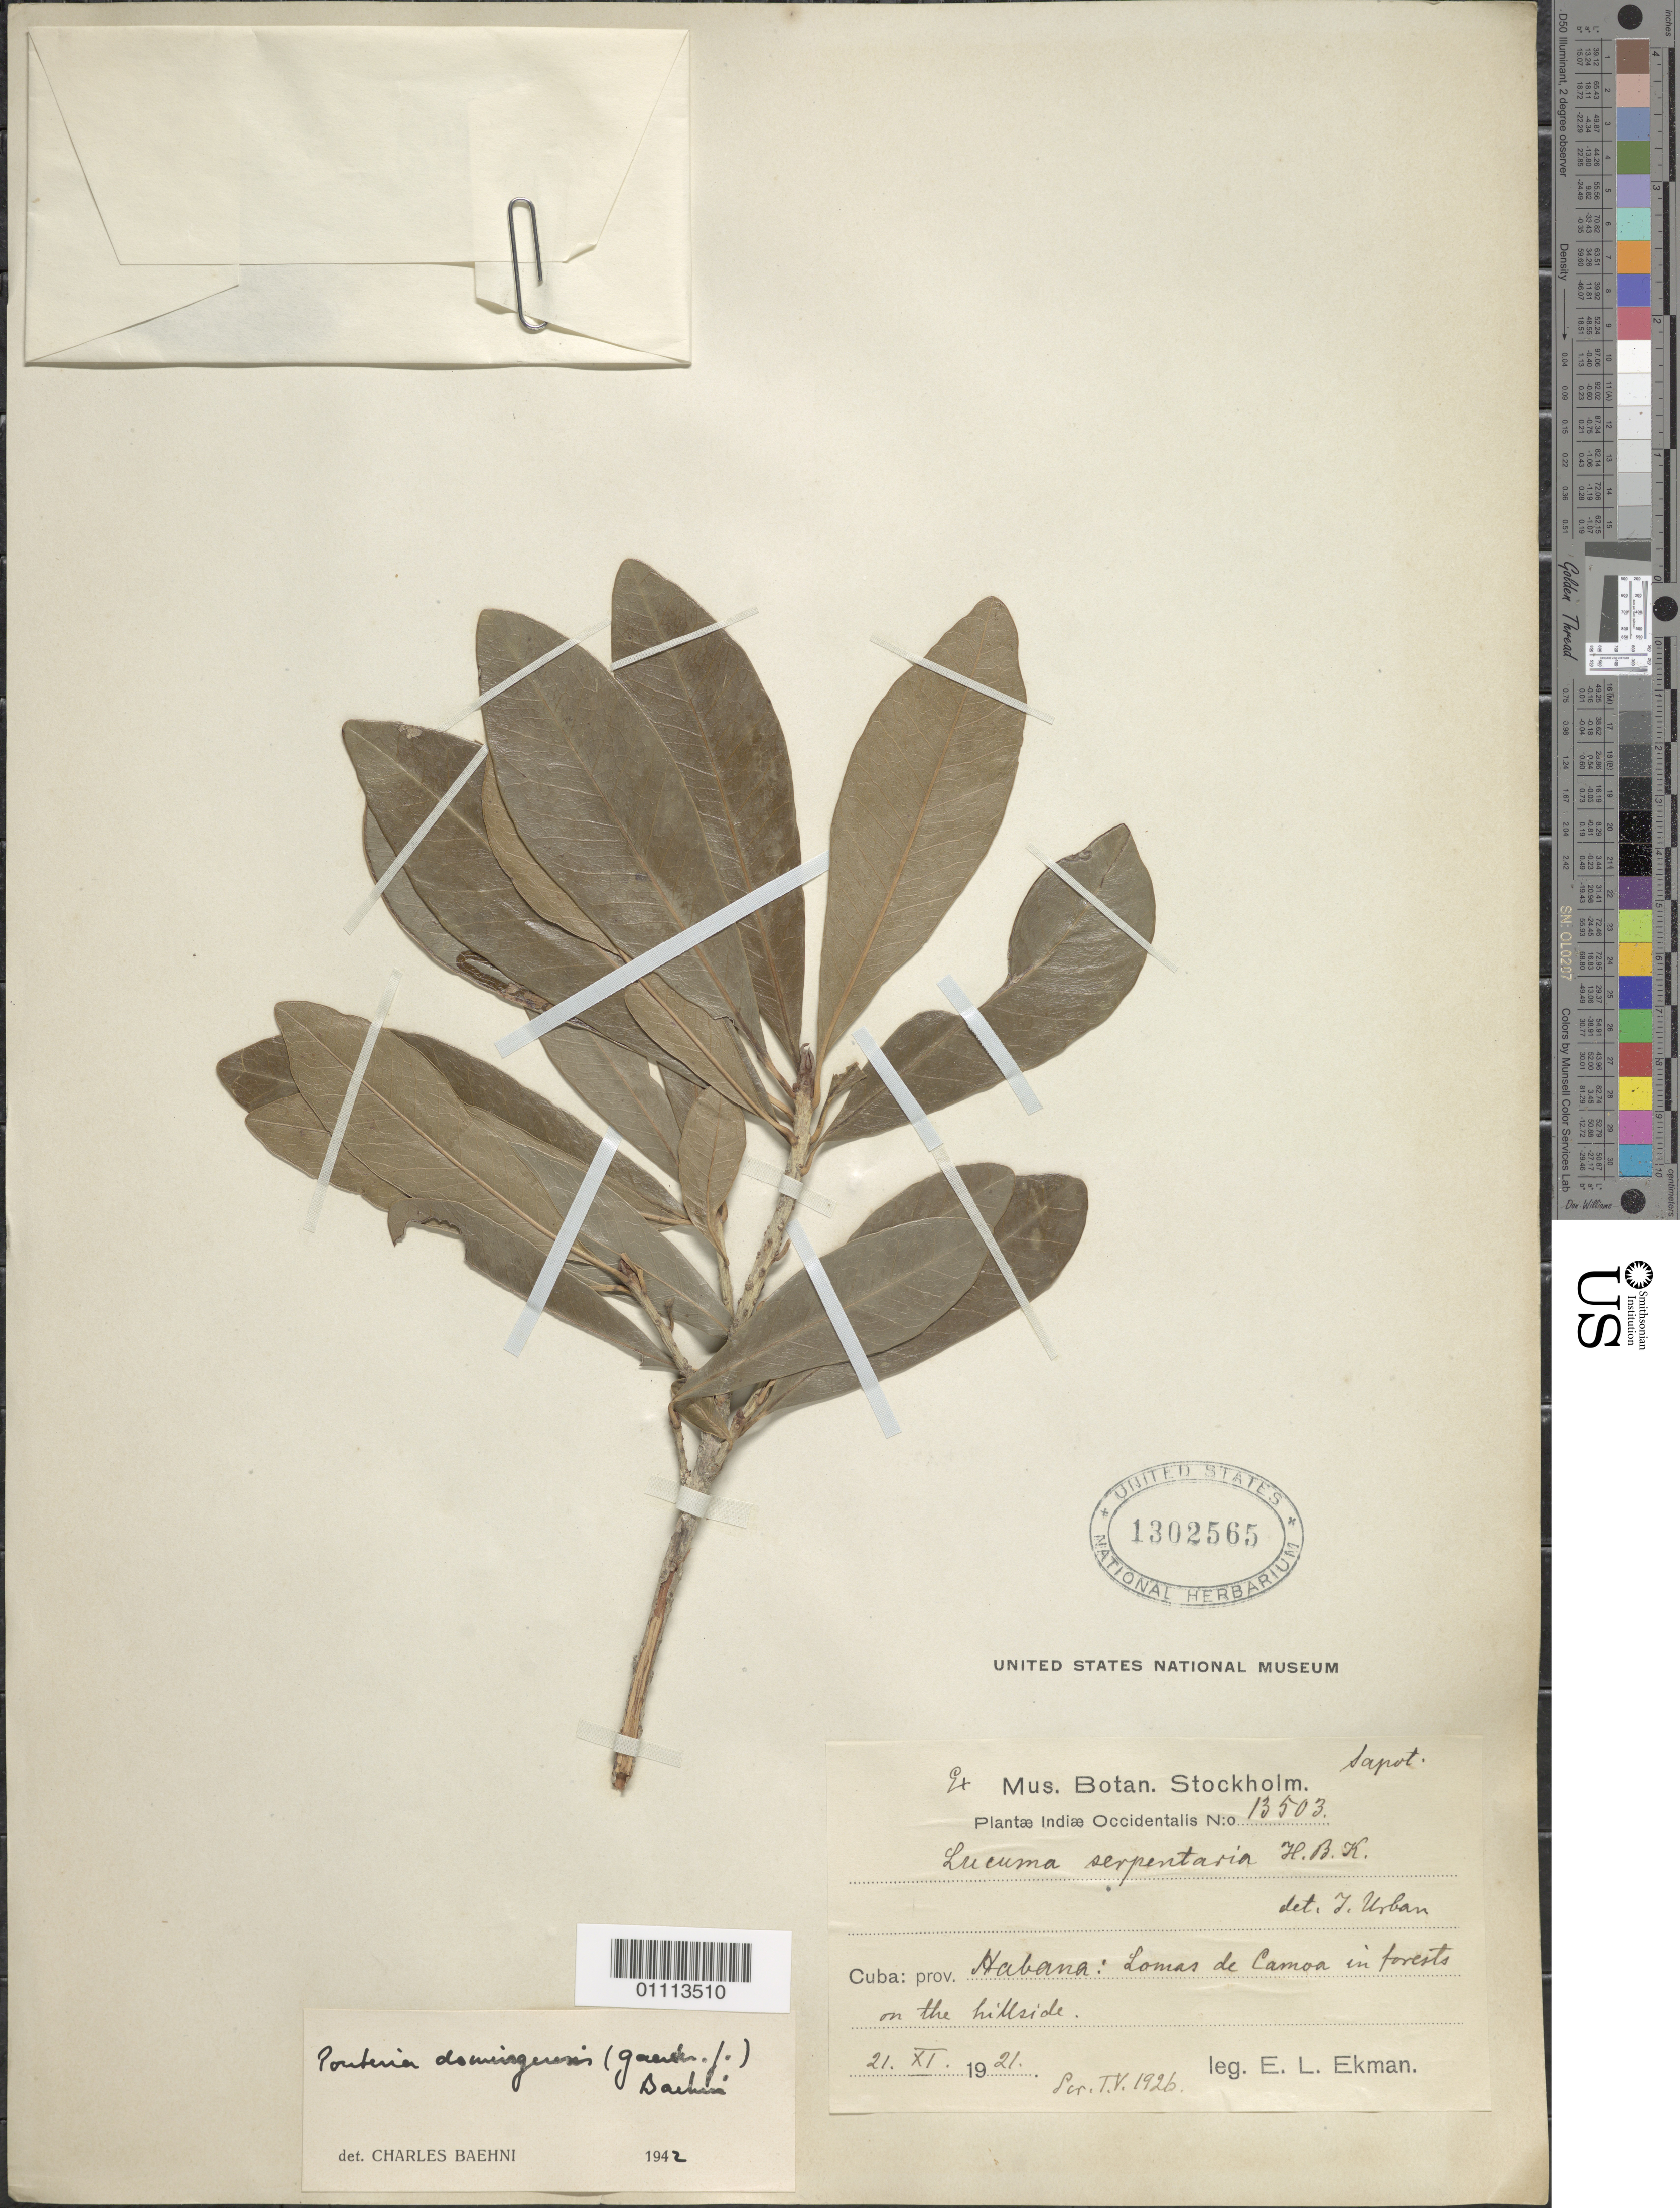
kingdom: Plantae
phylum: Tracheophyta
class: Magnoliopsida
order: Ericales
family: Sapotaceae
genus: Pouteria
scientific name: Pouteria domingensis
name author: (C.F. Gaertn.) Baehni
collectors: E. L. Ekman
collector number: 13503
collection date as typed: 21 Nov 1921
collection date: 1921-11-21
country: Cuba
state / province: La Habana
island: Cuba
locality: Lomar de Camoa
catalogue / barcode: US 1302565